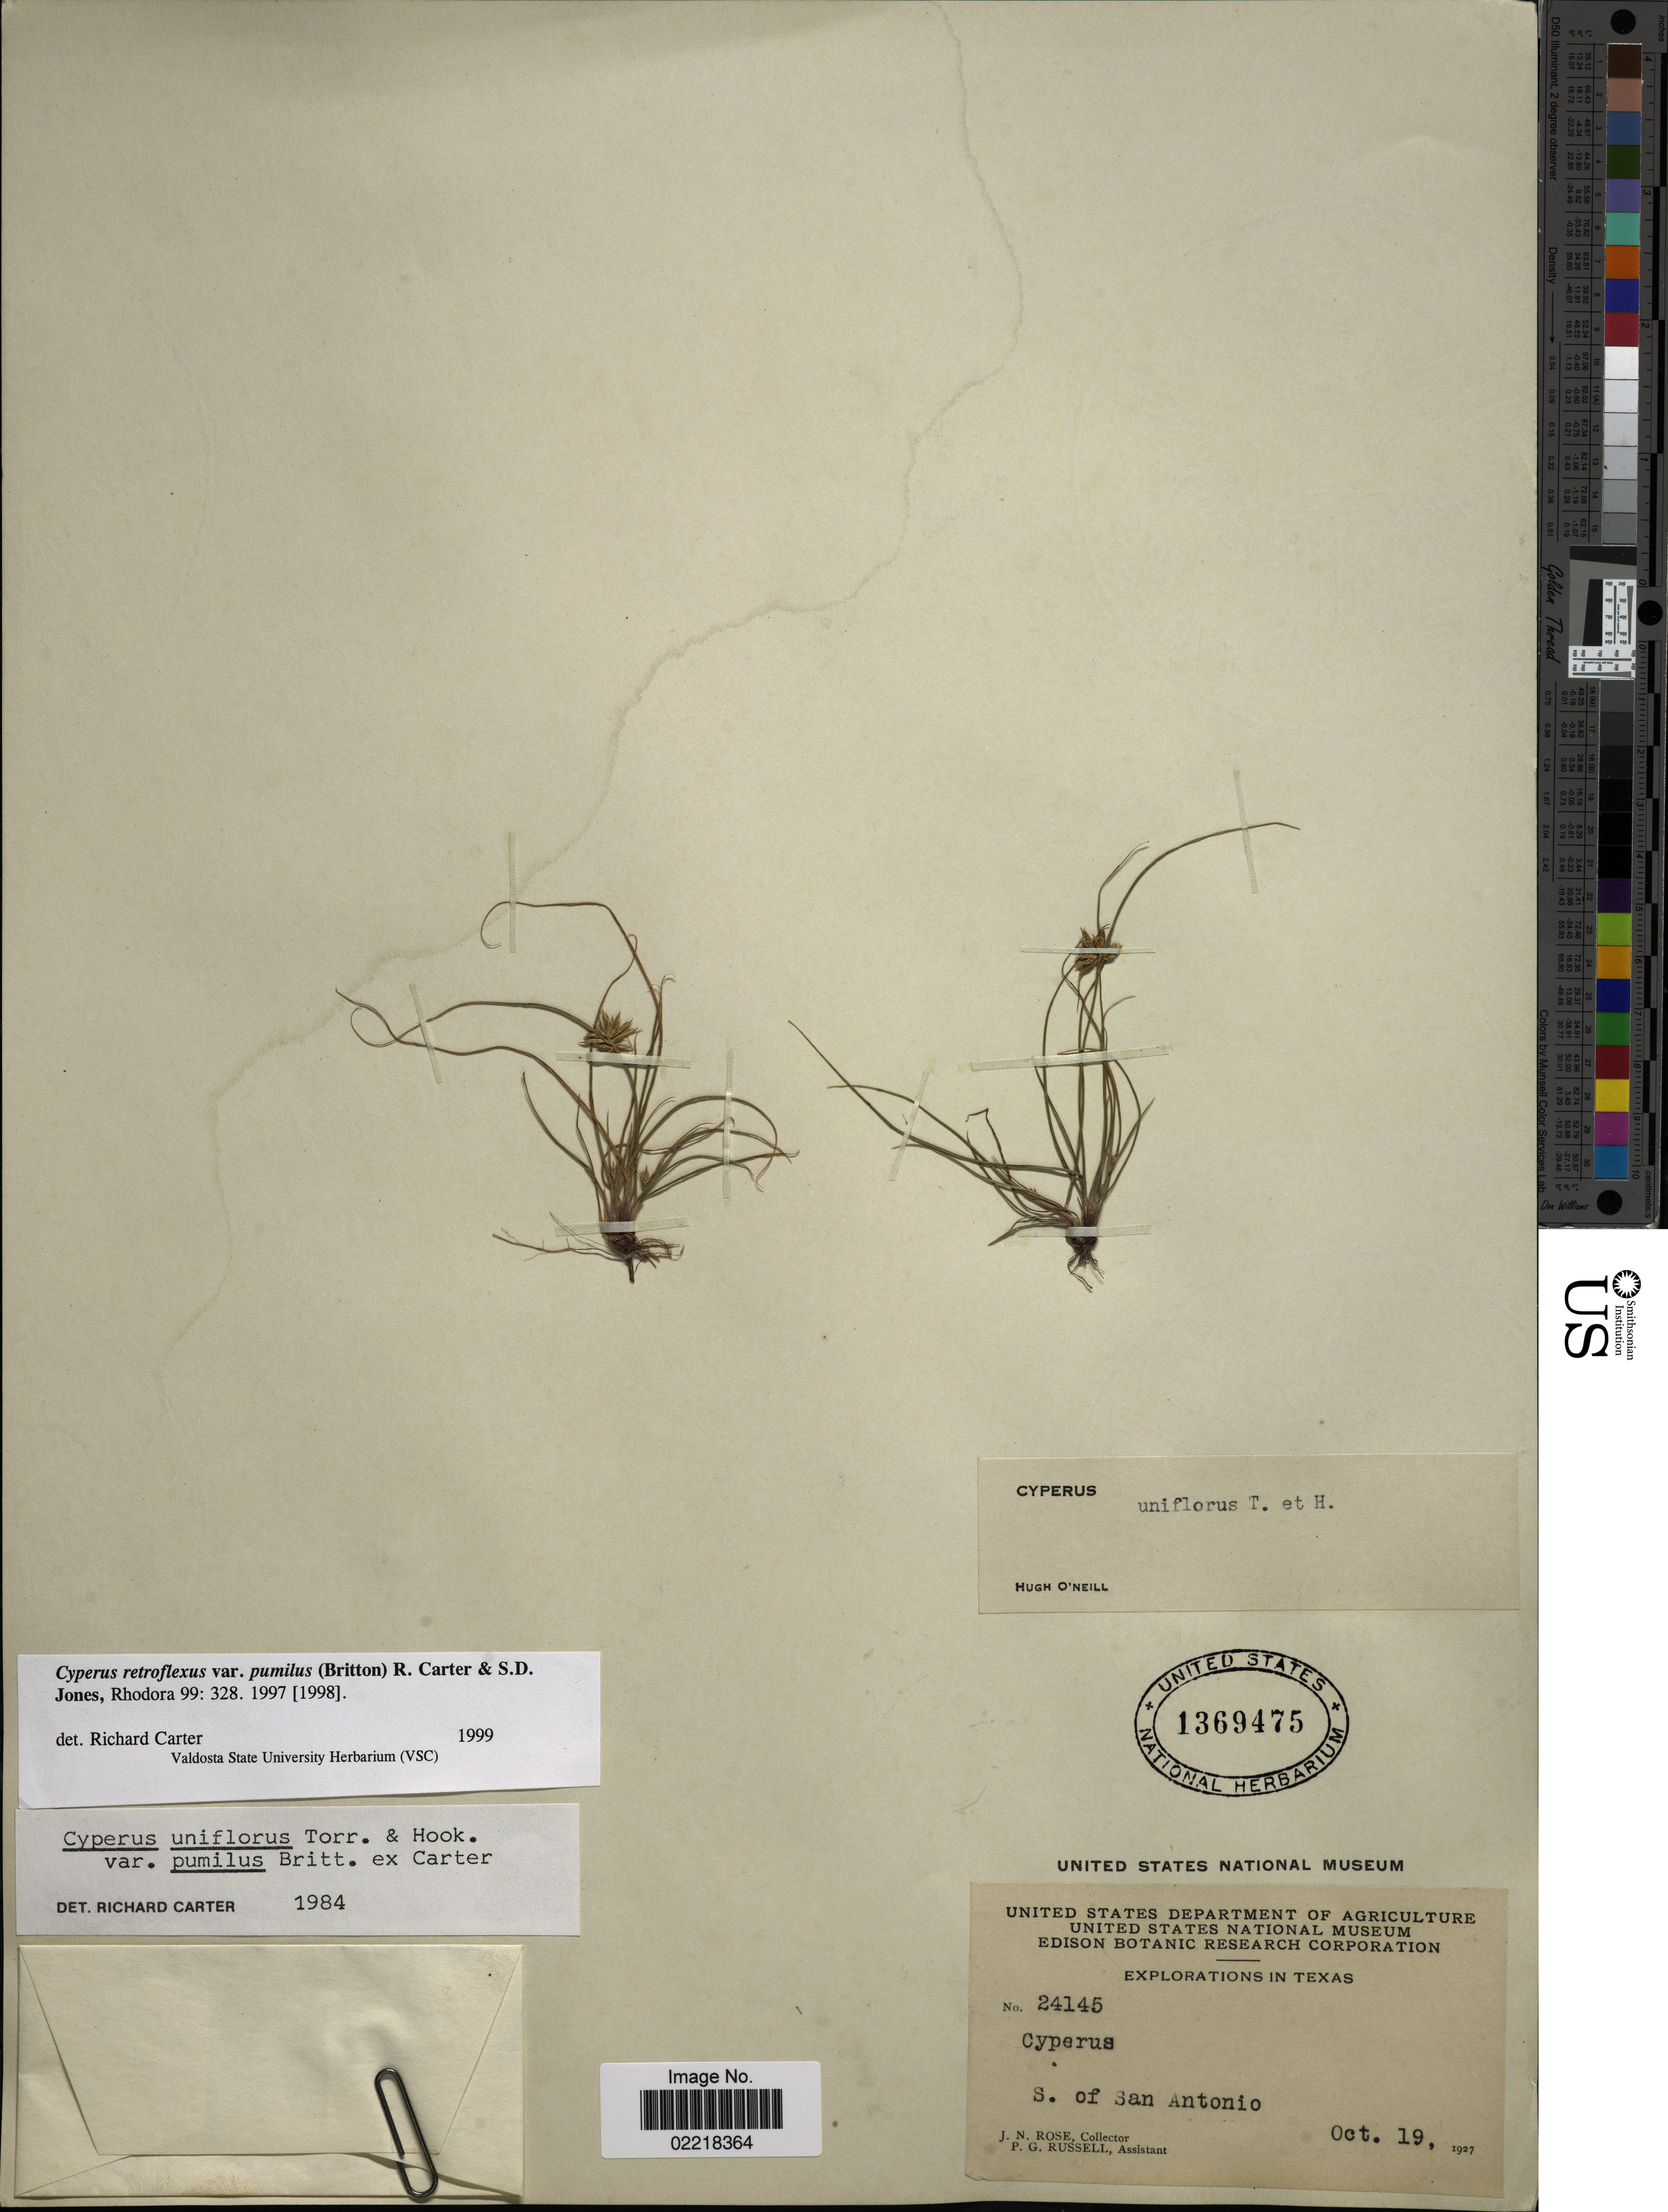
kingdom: Plantae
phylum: Tracheophyta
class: Liliopsida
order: Poales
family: Cyperaceae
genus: Cyperus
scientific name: Cyperus retroflexus var. pumilus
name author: (Britton) R. Carter & S.D. Jones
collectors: J. N. Rose & P. G. Russell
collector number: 24145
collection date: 1927-10-19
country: United States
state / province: Texas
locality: S. of San Antonio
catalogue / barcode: US 1369475